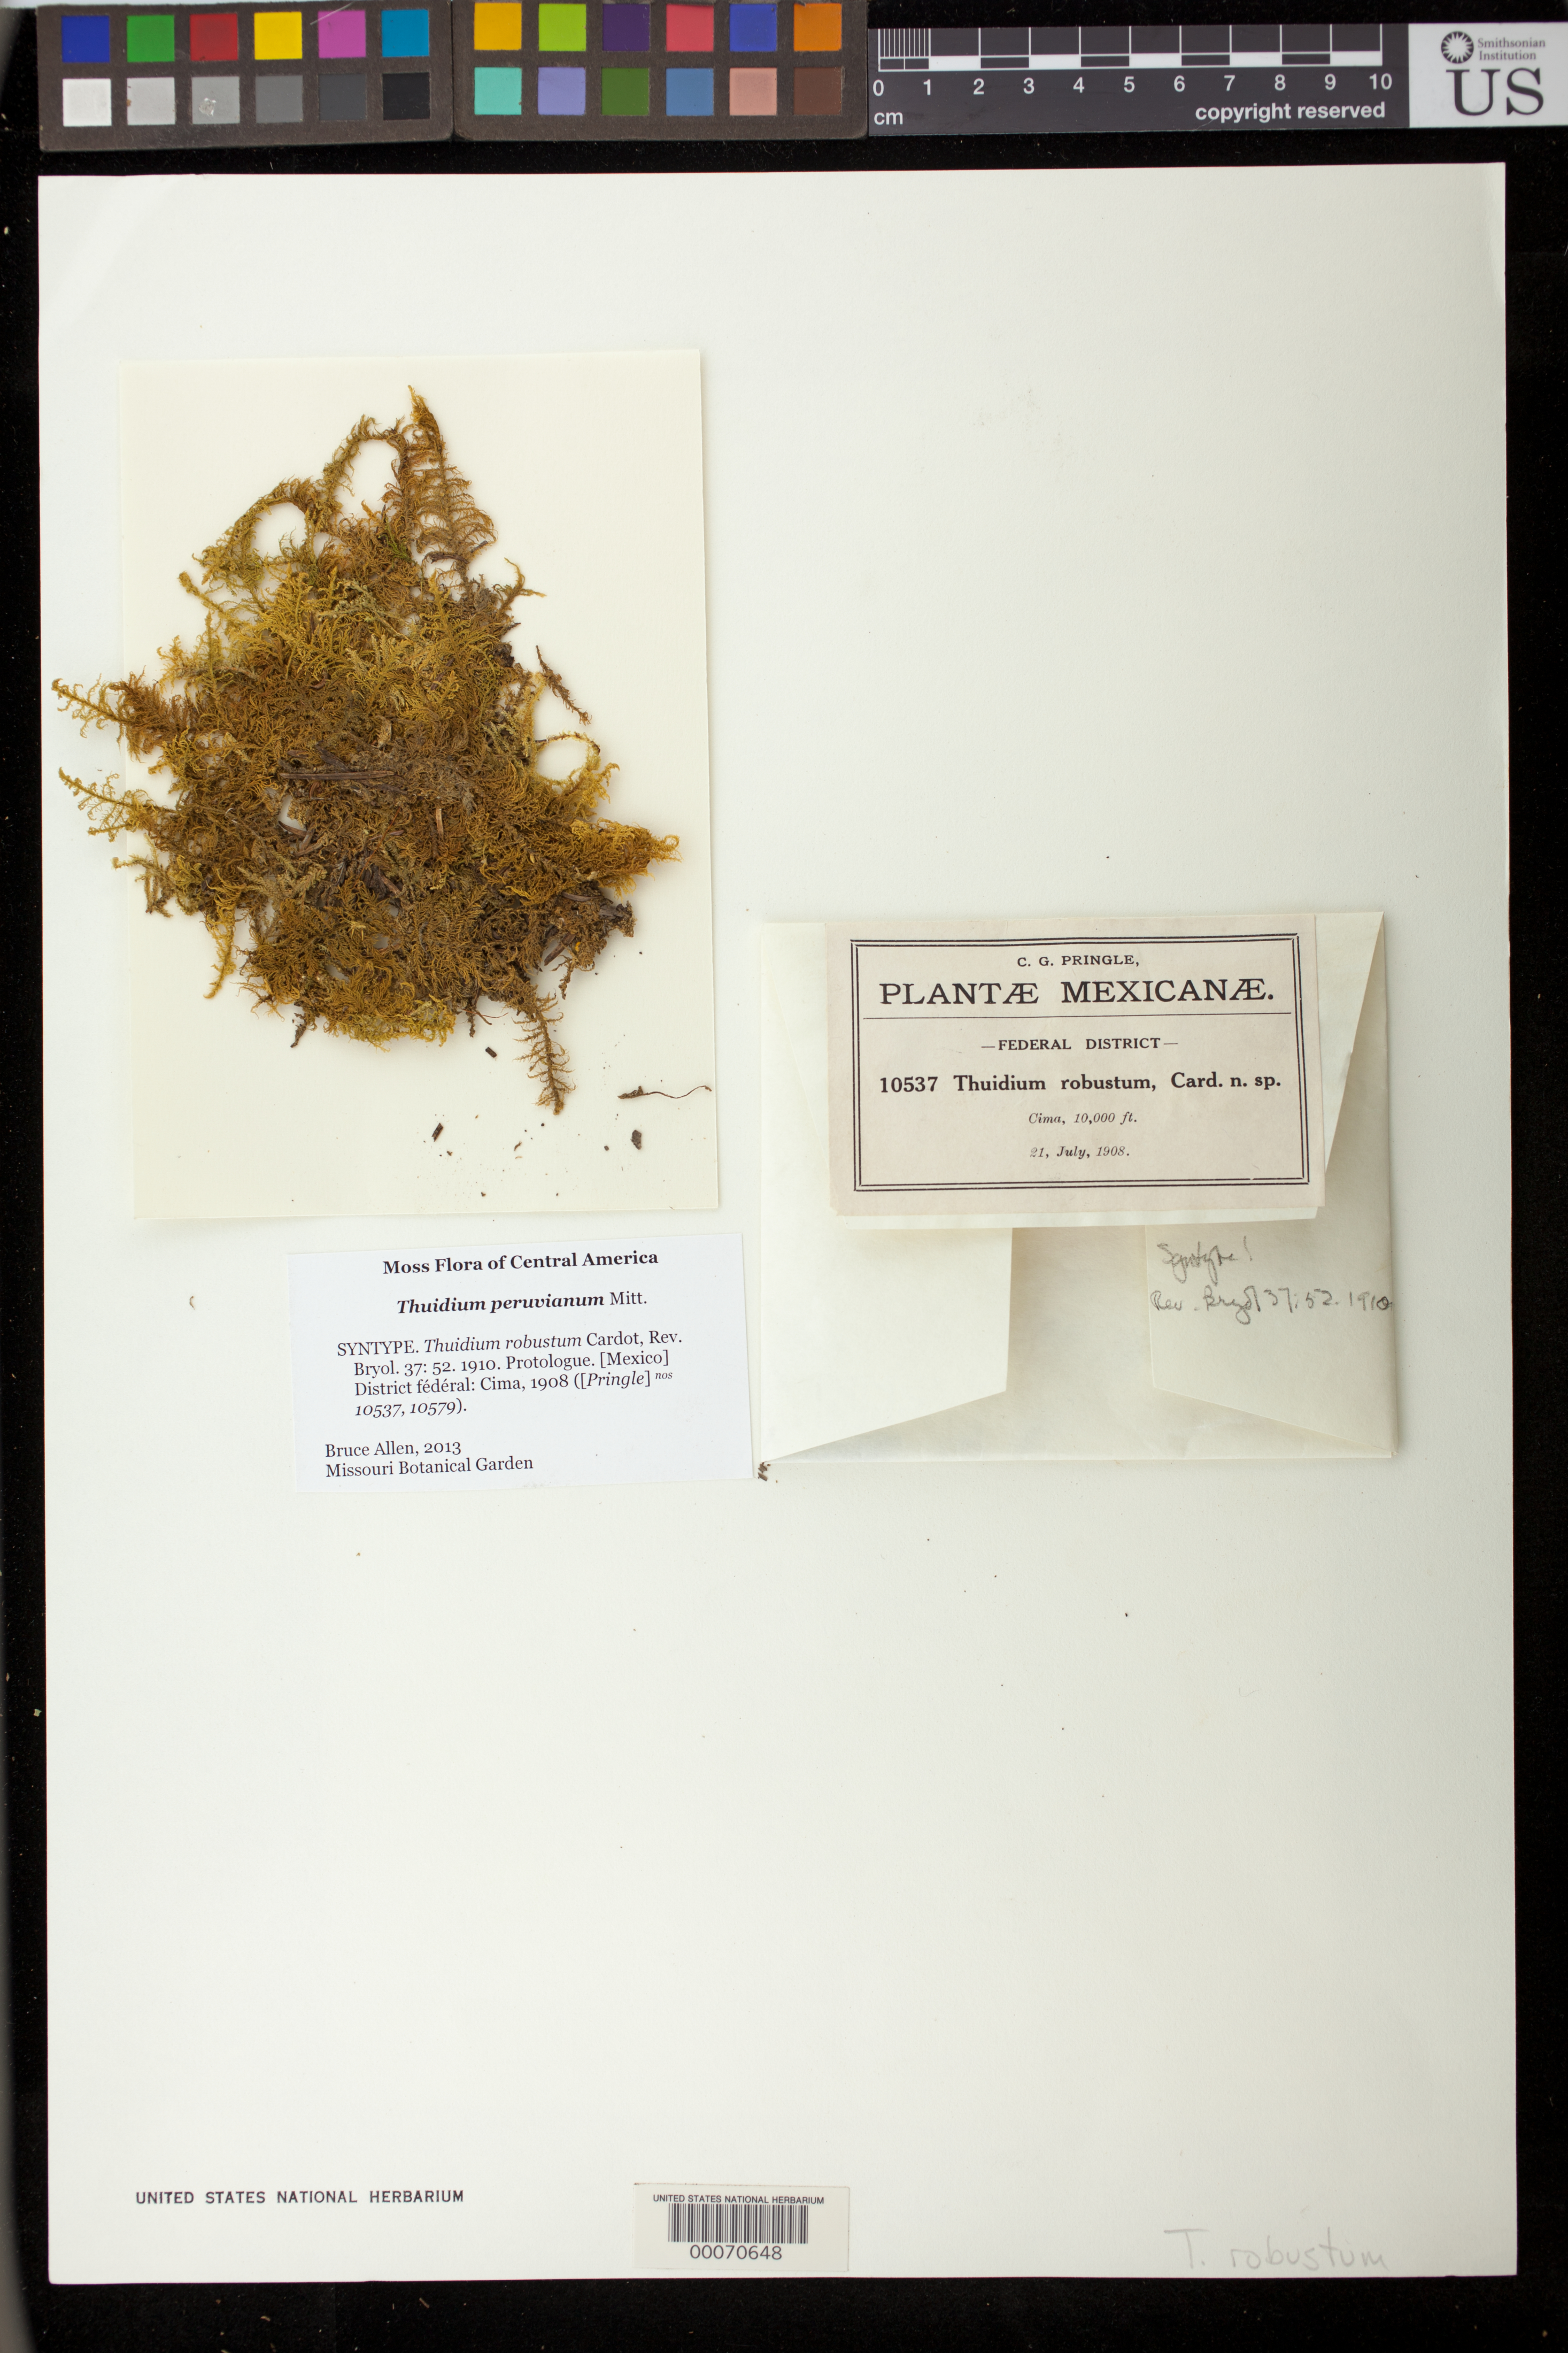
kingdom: Plantae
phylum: Bryophyta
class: Bryopsida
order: Hypnales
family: Thuidiaceae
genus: Thuidium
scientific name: Thuidium robustum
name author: Cardot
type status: Syntype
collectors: C. G. Pringle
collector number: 10537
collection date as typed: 21 Jul 1908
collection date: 1908-07-21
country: Mexico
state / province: Distrito Federal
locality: Cima.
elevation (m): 3048